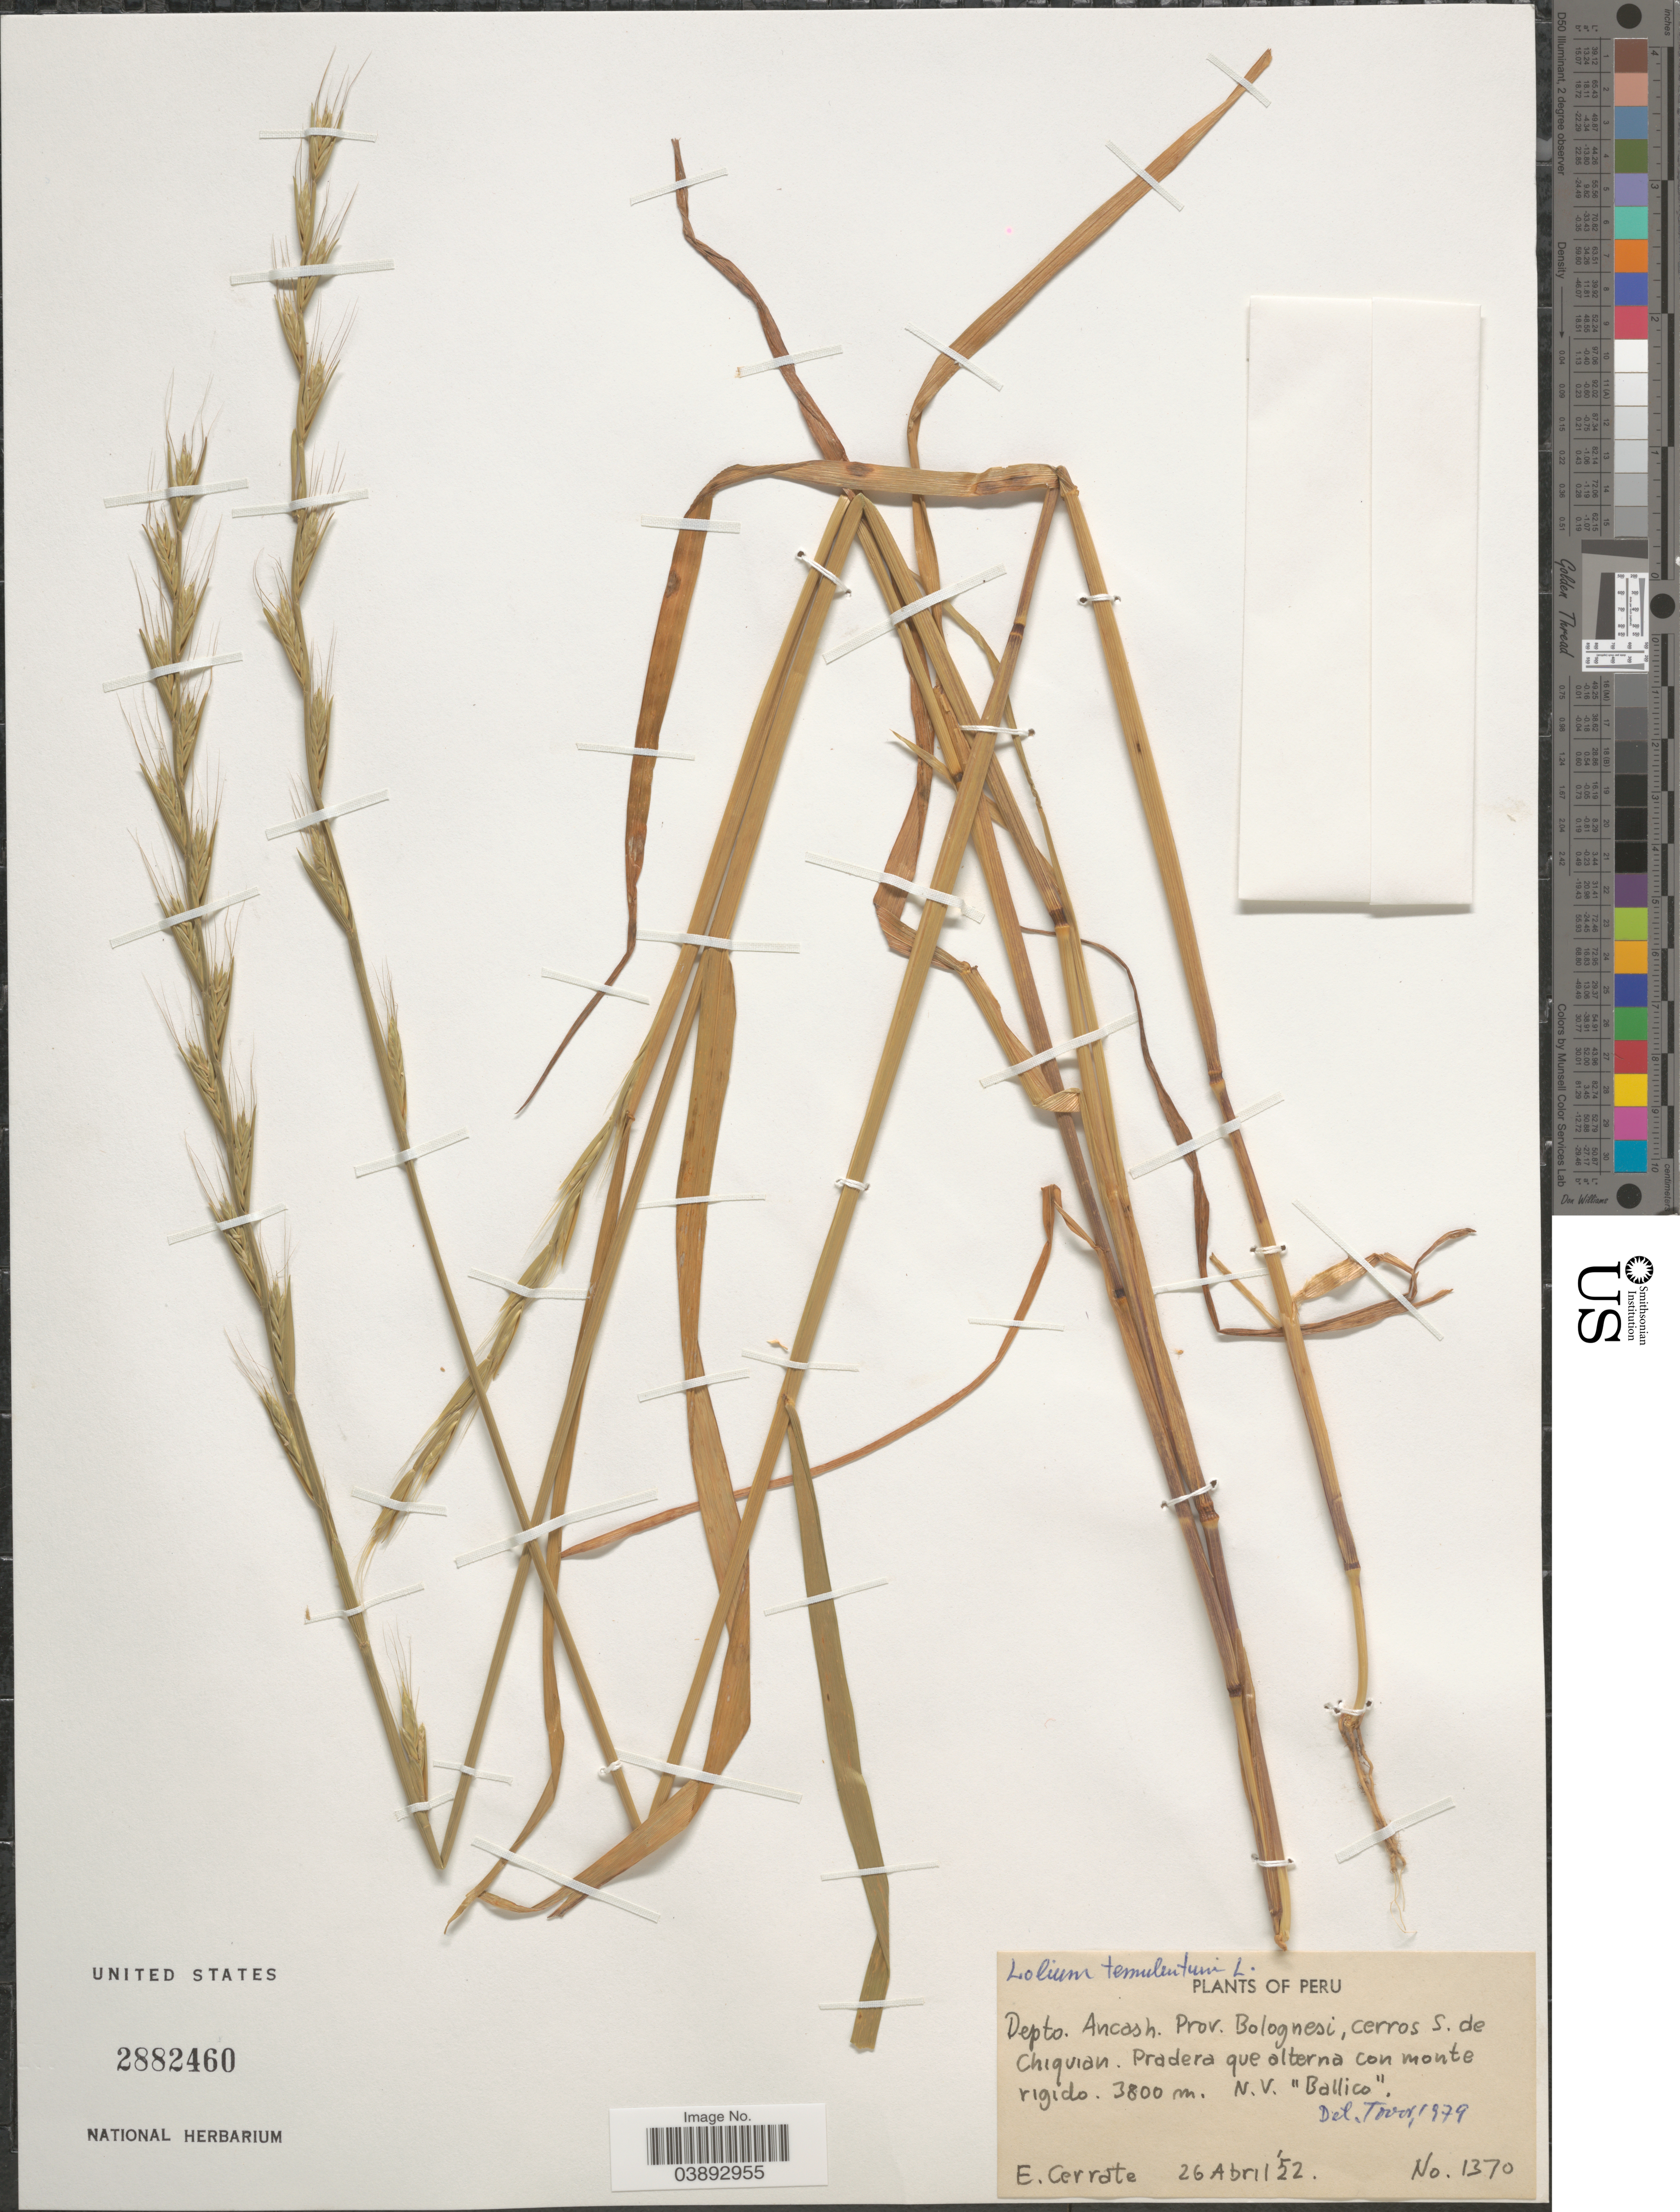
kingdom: Plantae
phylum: Tracheophyta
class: Liliopsida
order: Poales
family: Poaceae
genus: Lolium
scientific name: Lolium temulentum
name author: L.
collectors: E. Cerrate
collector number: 1370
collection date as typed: Transcribed d/m/y: 26/4/52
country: Peru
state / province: Ancash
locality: Depto. Ancash. Prov. Bolognesi, cerros S. de Chiquian.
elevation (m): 3800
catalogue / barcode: US 2882460